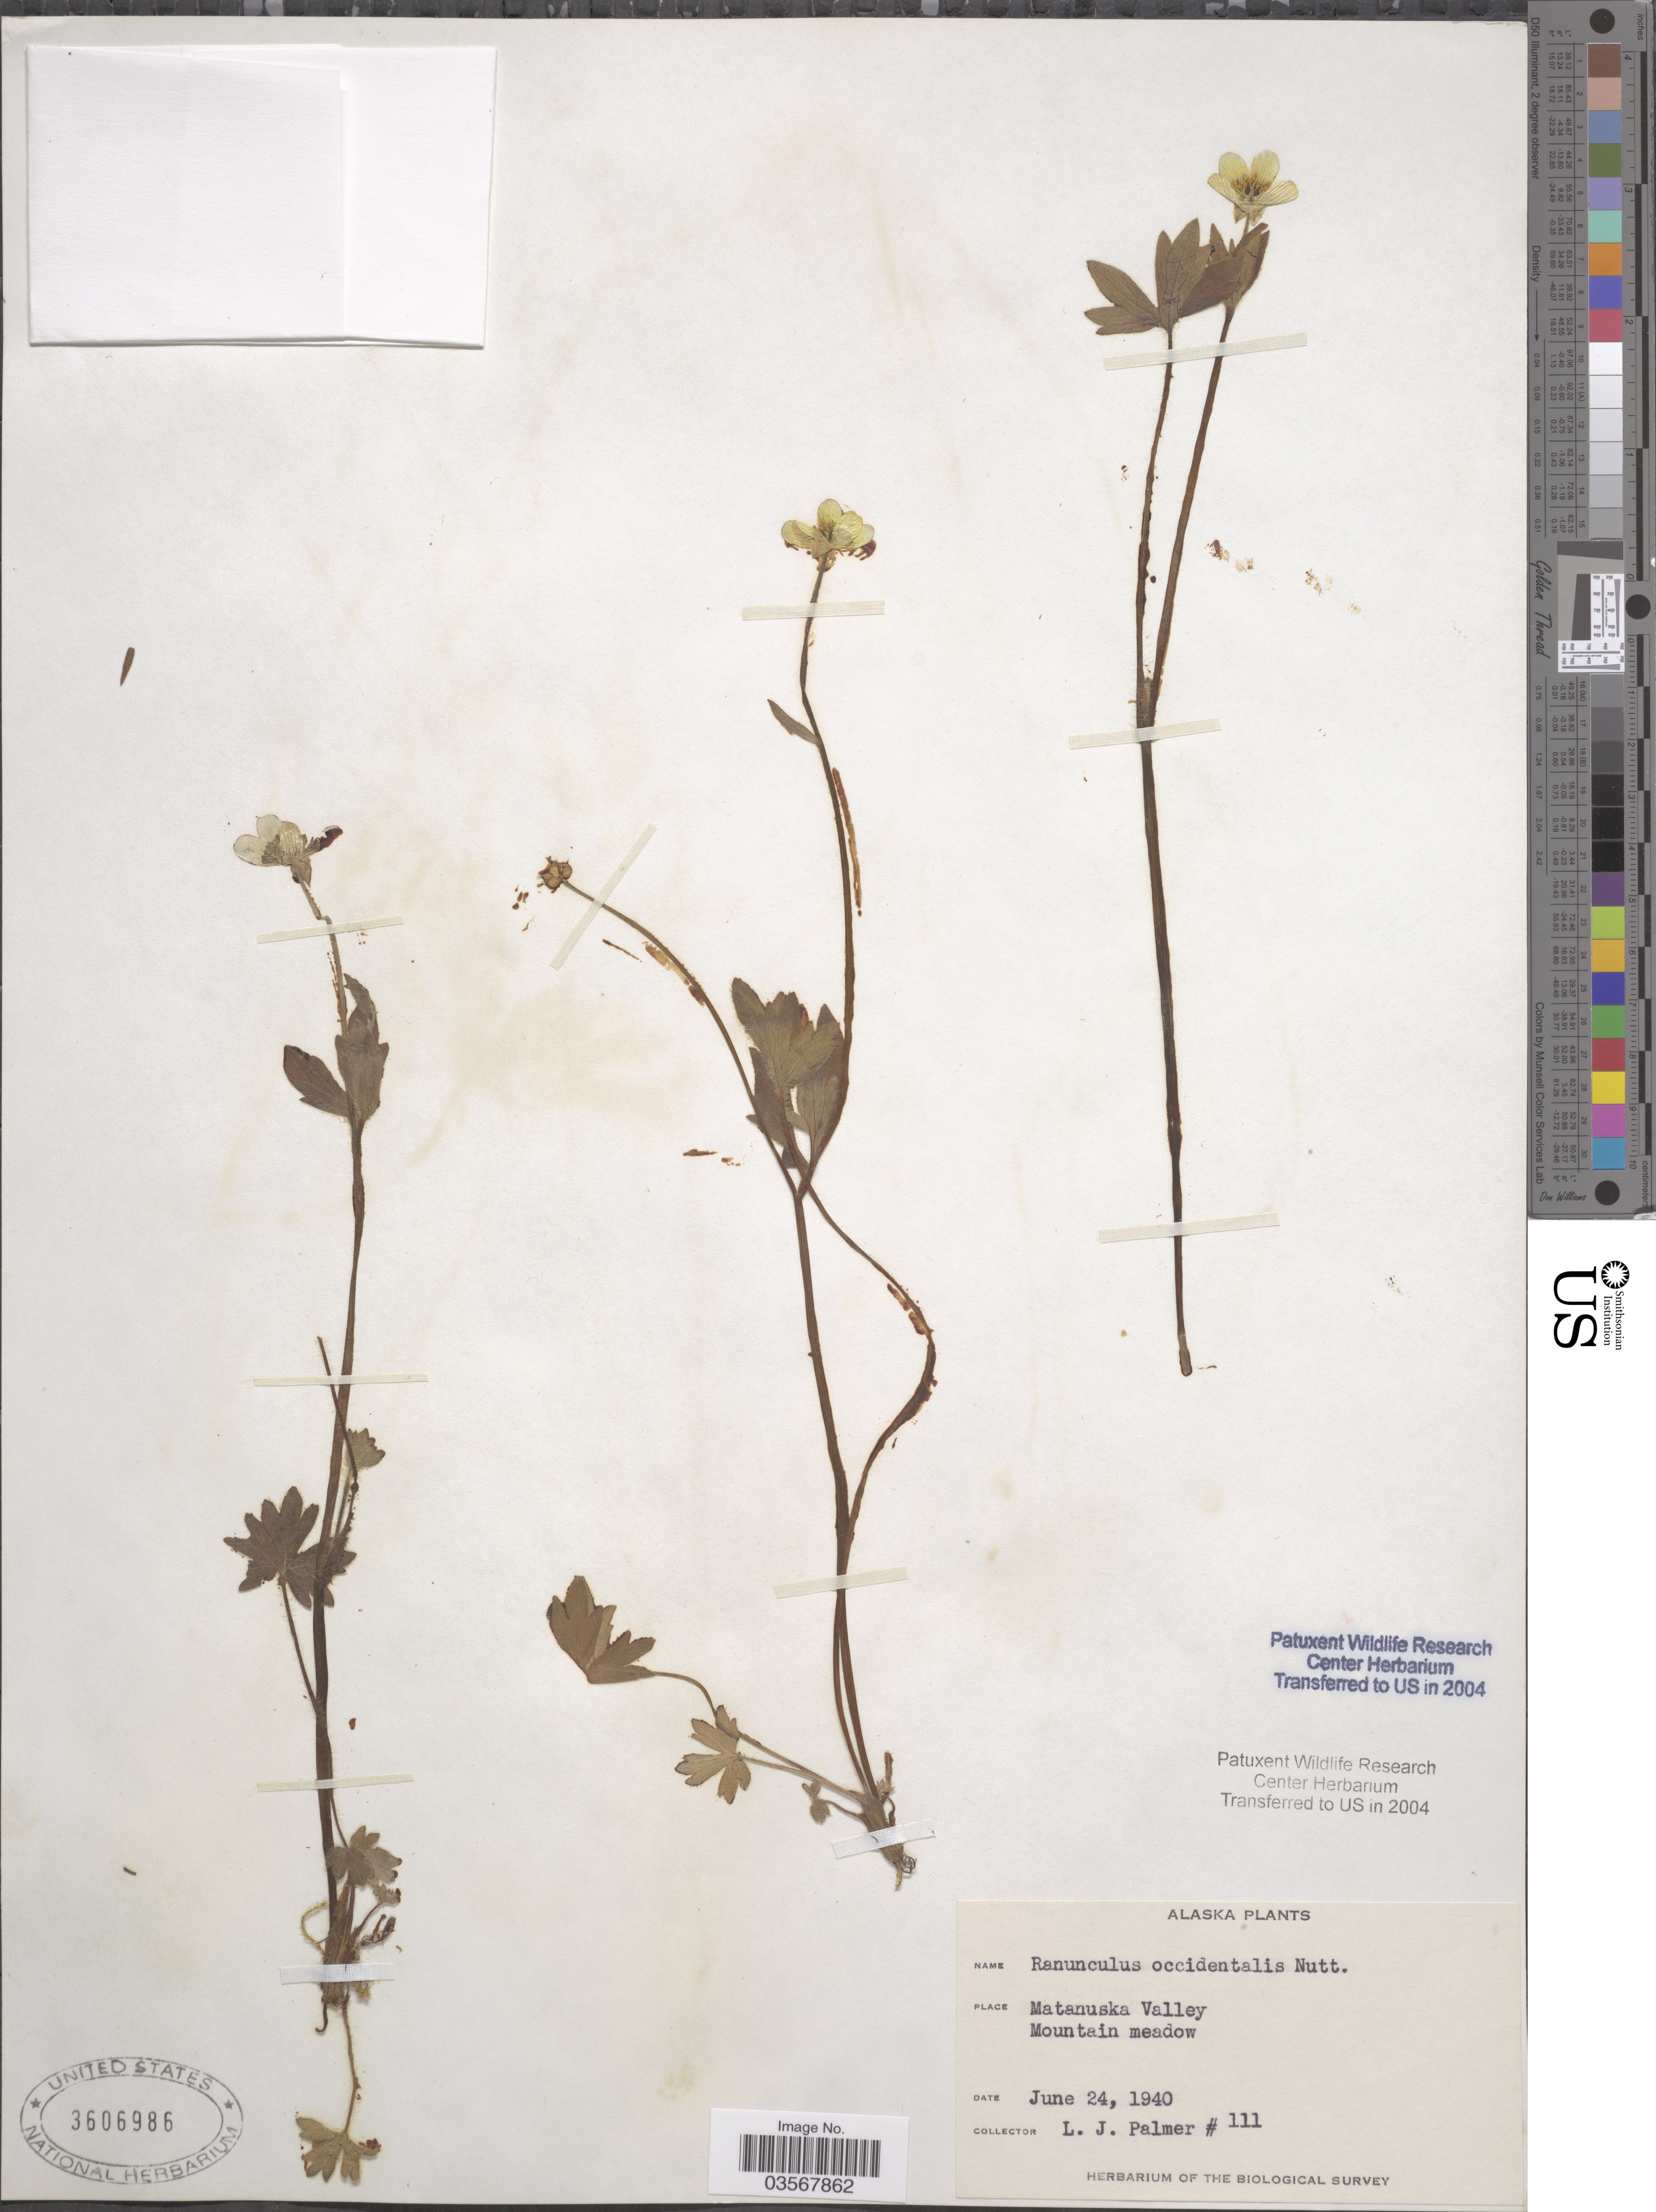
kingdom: Plantae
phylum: Tracheophyta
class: Magnoliopsida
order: Ranunculales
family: Ranunculaceae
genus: Ranunculus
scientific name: Ranunculus occidentalis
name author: Nutt.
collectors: L. J. Palmer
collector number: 111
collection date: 1940-06-24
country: United States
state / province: Alaska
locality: Matanuska Valley, Mountain meadow.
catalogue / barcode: US 3606986